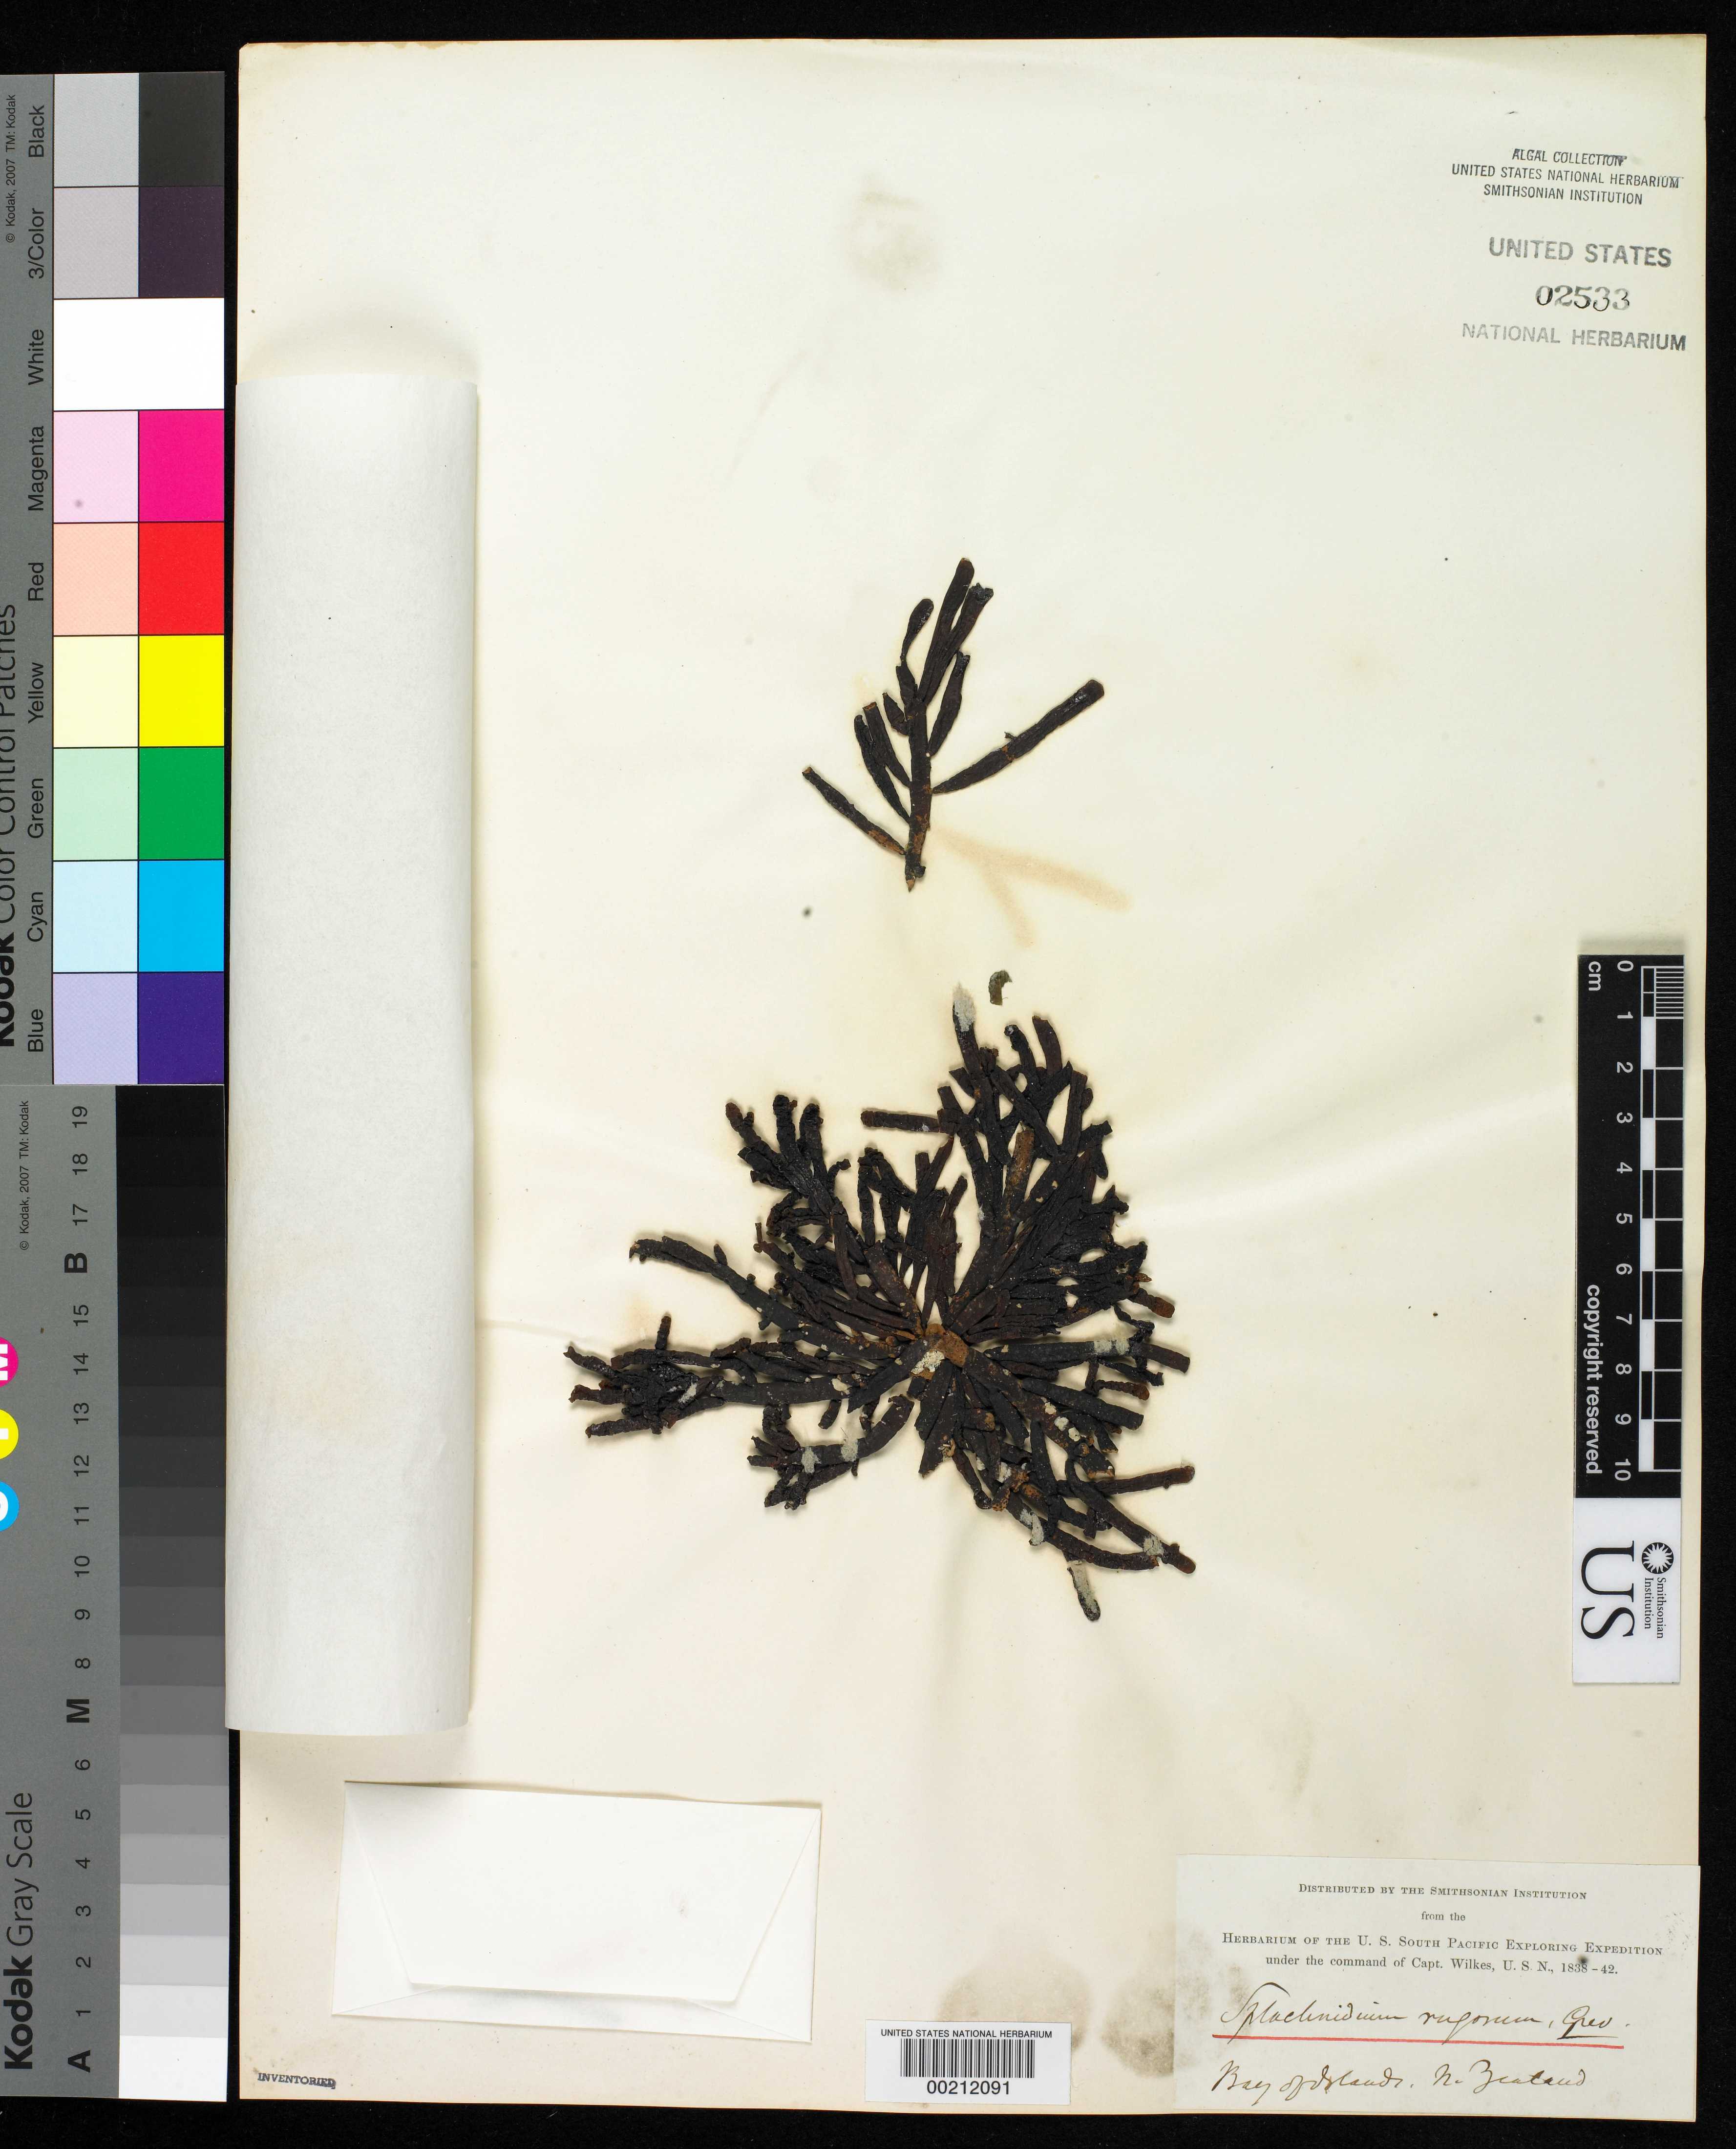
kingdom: Chromista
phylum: Ochrophyta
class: Phaeophyceae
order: Scytothamnales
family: Splachnidiaceae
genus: Splachnidium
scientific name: Splachnidium rugosum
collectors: W. D. Brackenridge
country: New Zealand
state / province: Northland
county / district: Far North District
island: North Island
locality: Bay of Islands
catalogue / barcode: US 2533